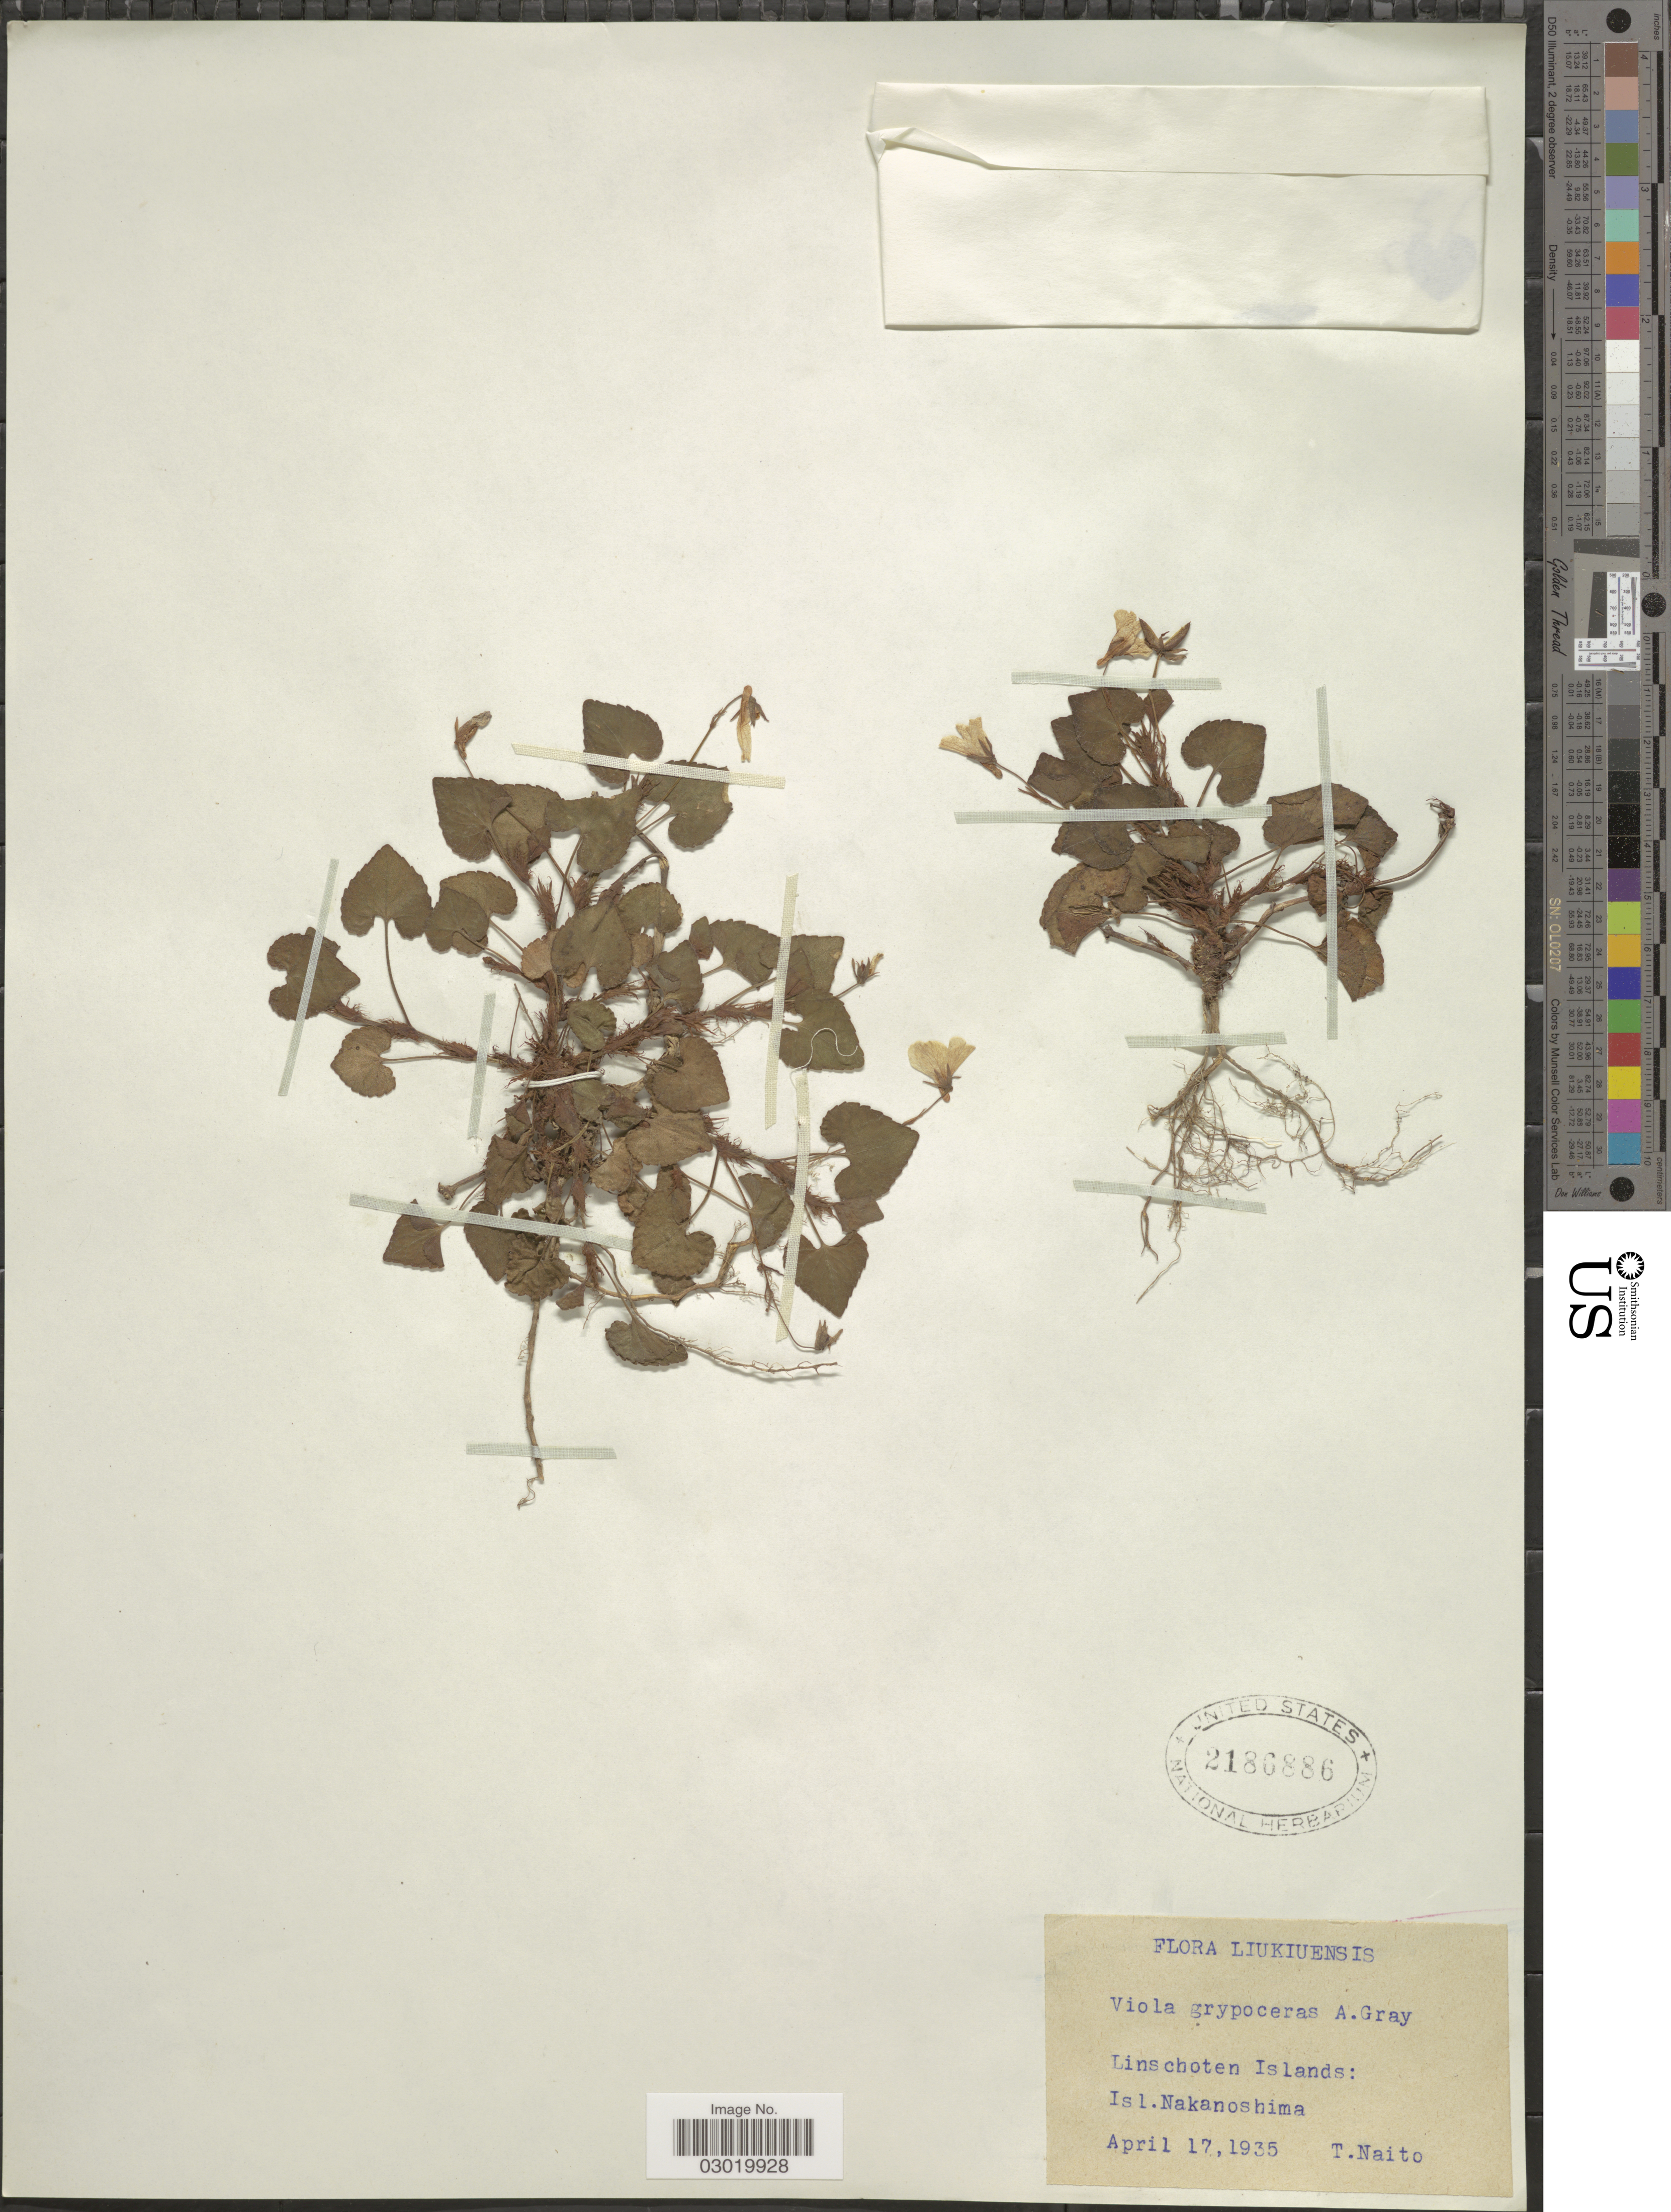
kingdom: Plantae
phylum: Tracheophyta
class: Magnoliopsida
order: Malpighiales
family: Violaceae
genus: Viola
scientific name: Viola grypoceras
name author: A. Gray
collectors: T. Naito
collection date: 1935-04-17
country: Japan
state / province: Okinawa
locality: Liukiuensis. Linschoten Islands: Isl. Nakanoshima.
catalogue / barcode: US 2186886